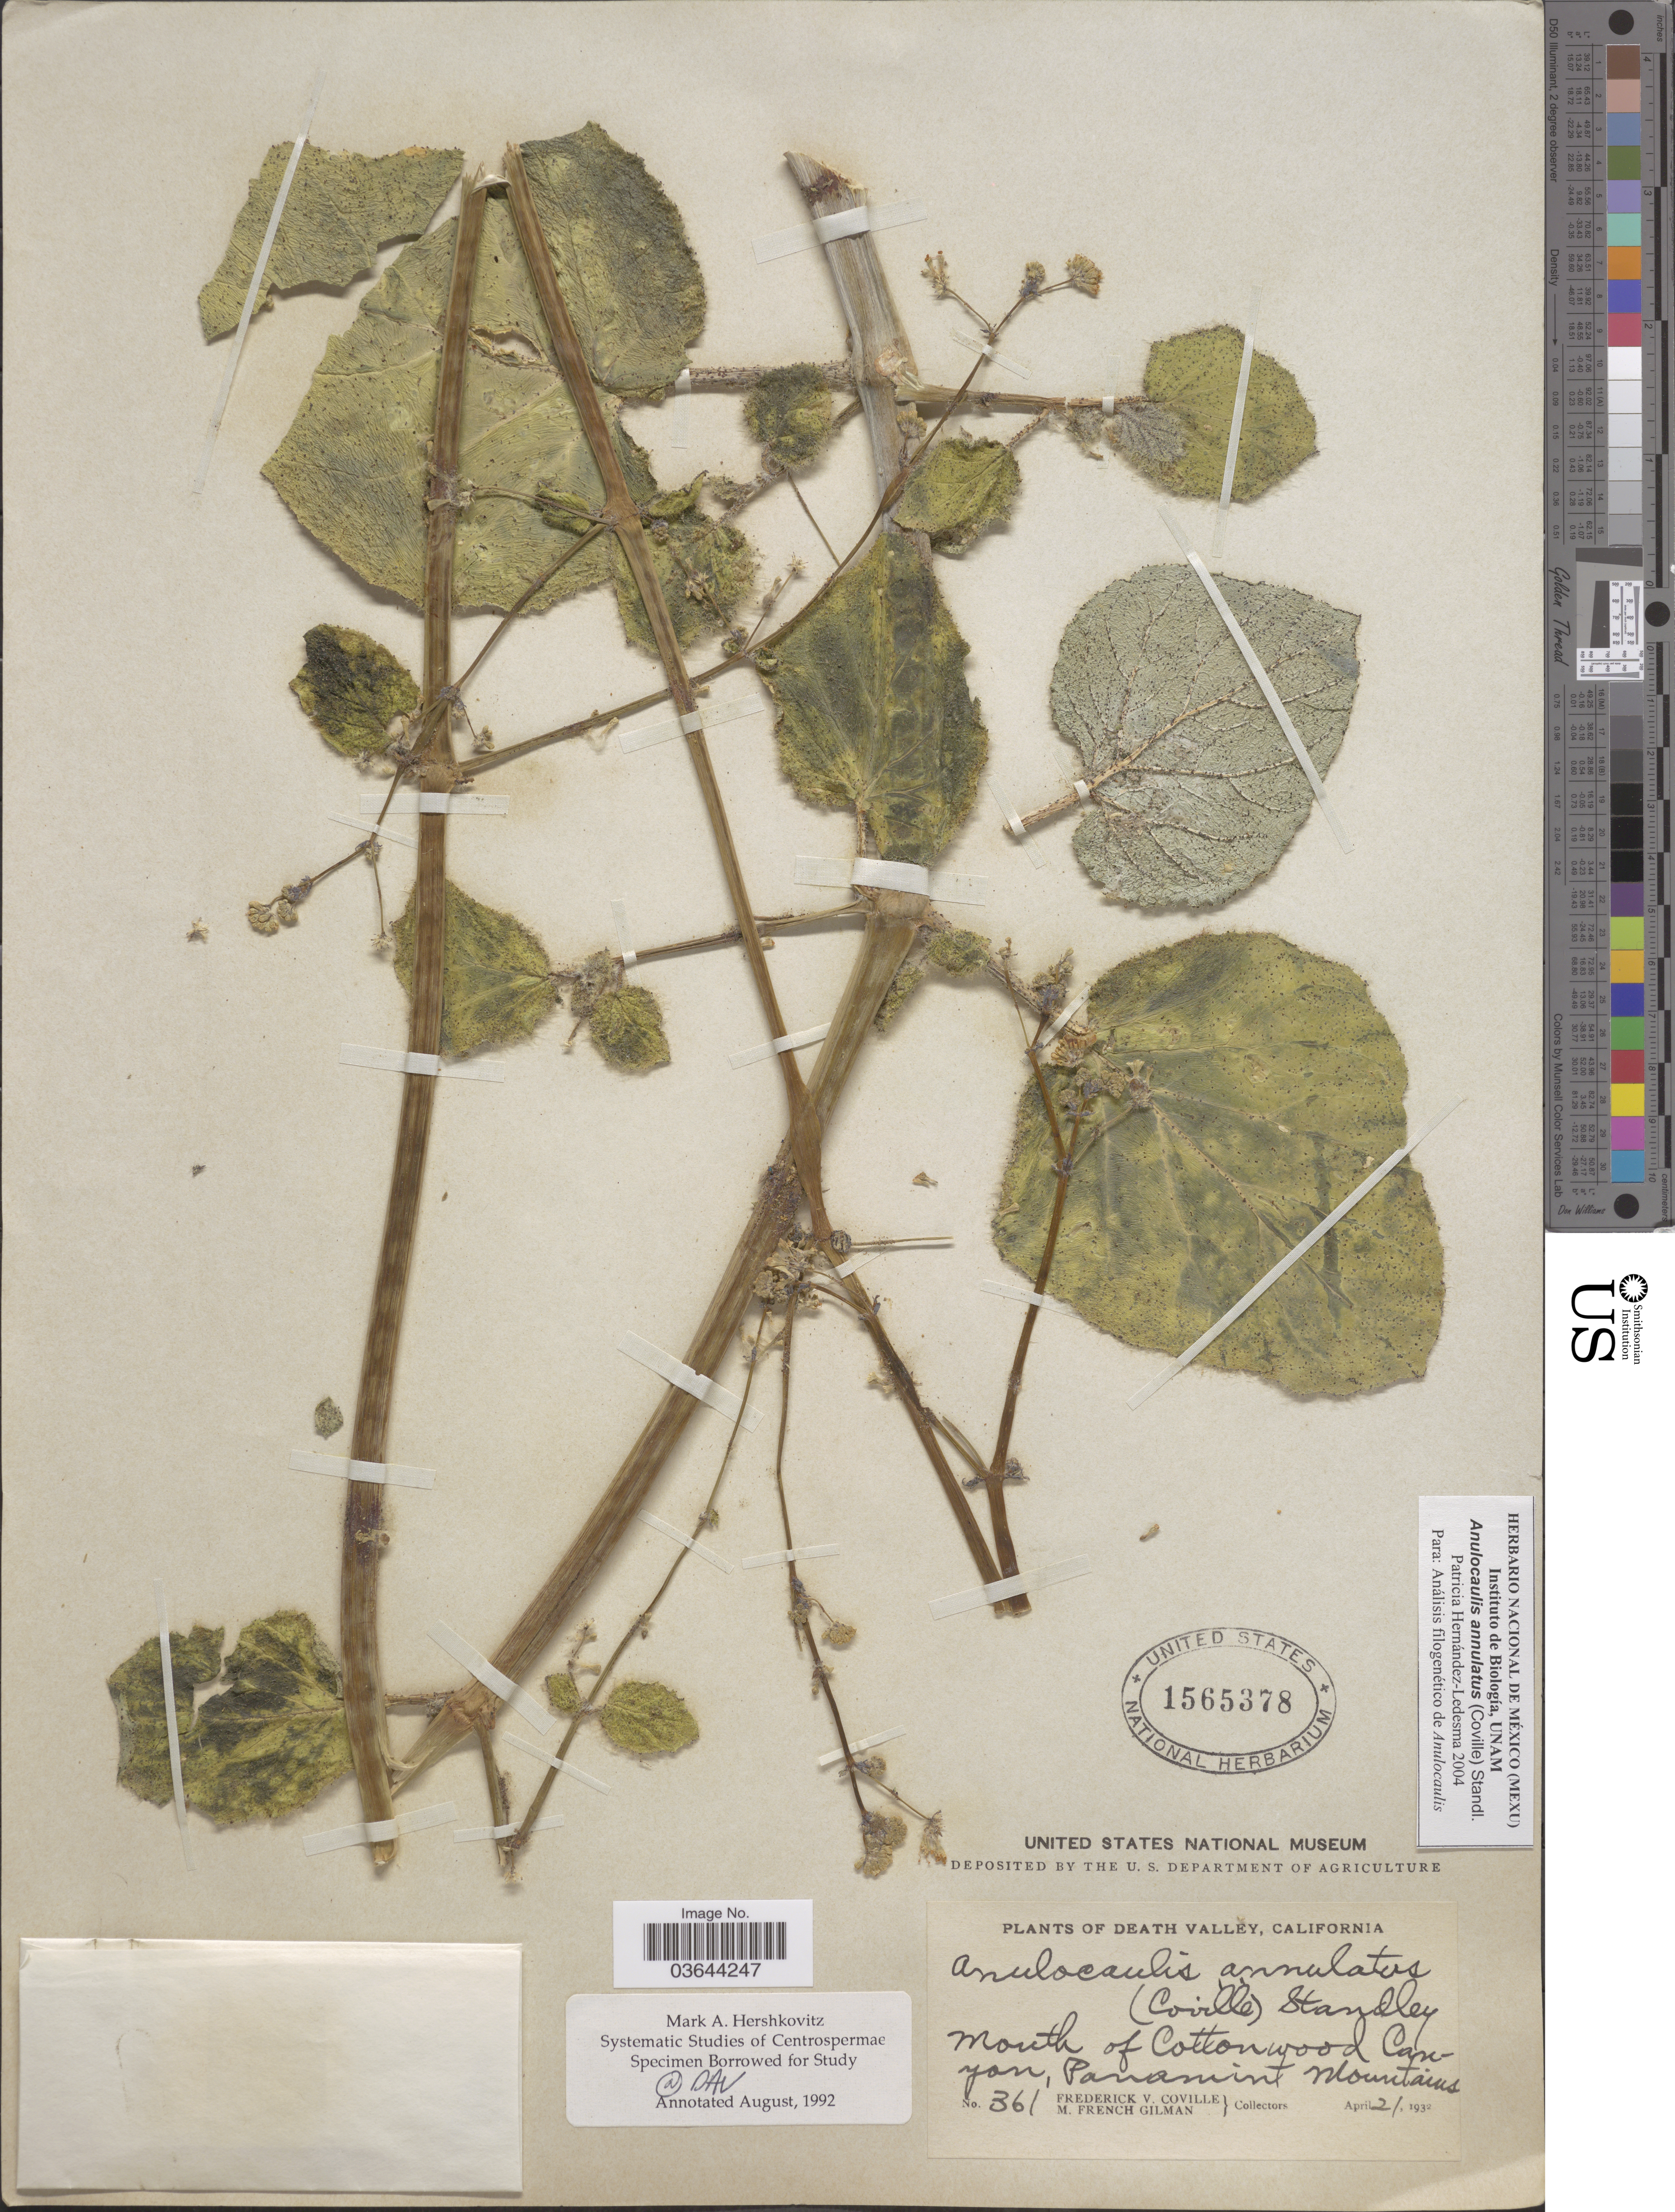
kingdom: Plantae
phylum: Tracheophyta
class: Magnoliopsida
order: Caryophyllales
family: Nyctaginaceae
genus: Anulocaulis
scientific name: Anulocaulis annulatus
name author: (Coville) Standl.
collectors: F. V. Coville & M. F. Gilman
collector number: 361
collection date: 1932-04-21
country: United States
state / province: California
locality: Mouth of Cotton wood Canyon, Panamint Mountains.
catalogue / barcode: US 1565378